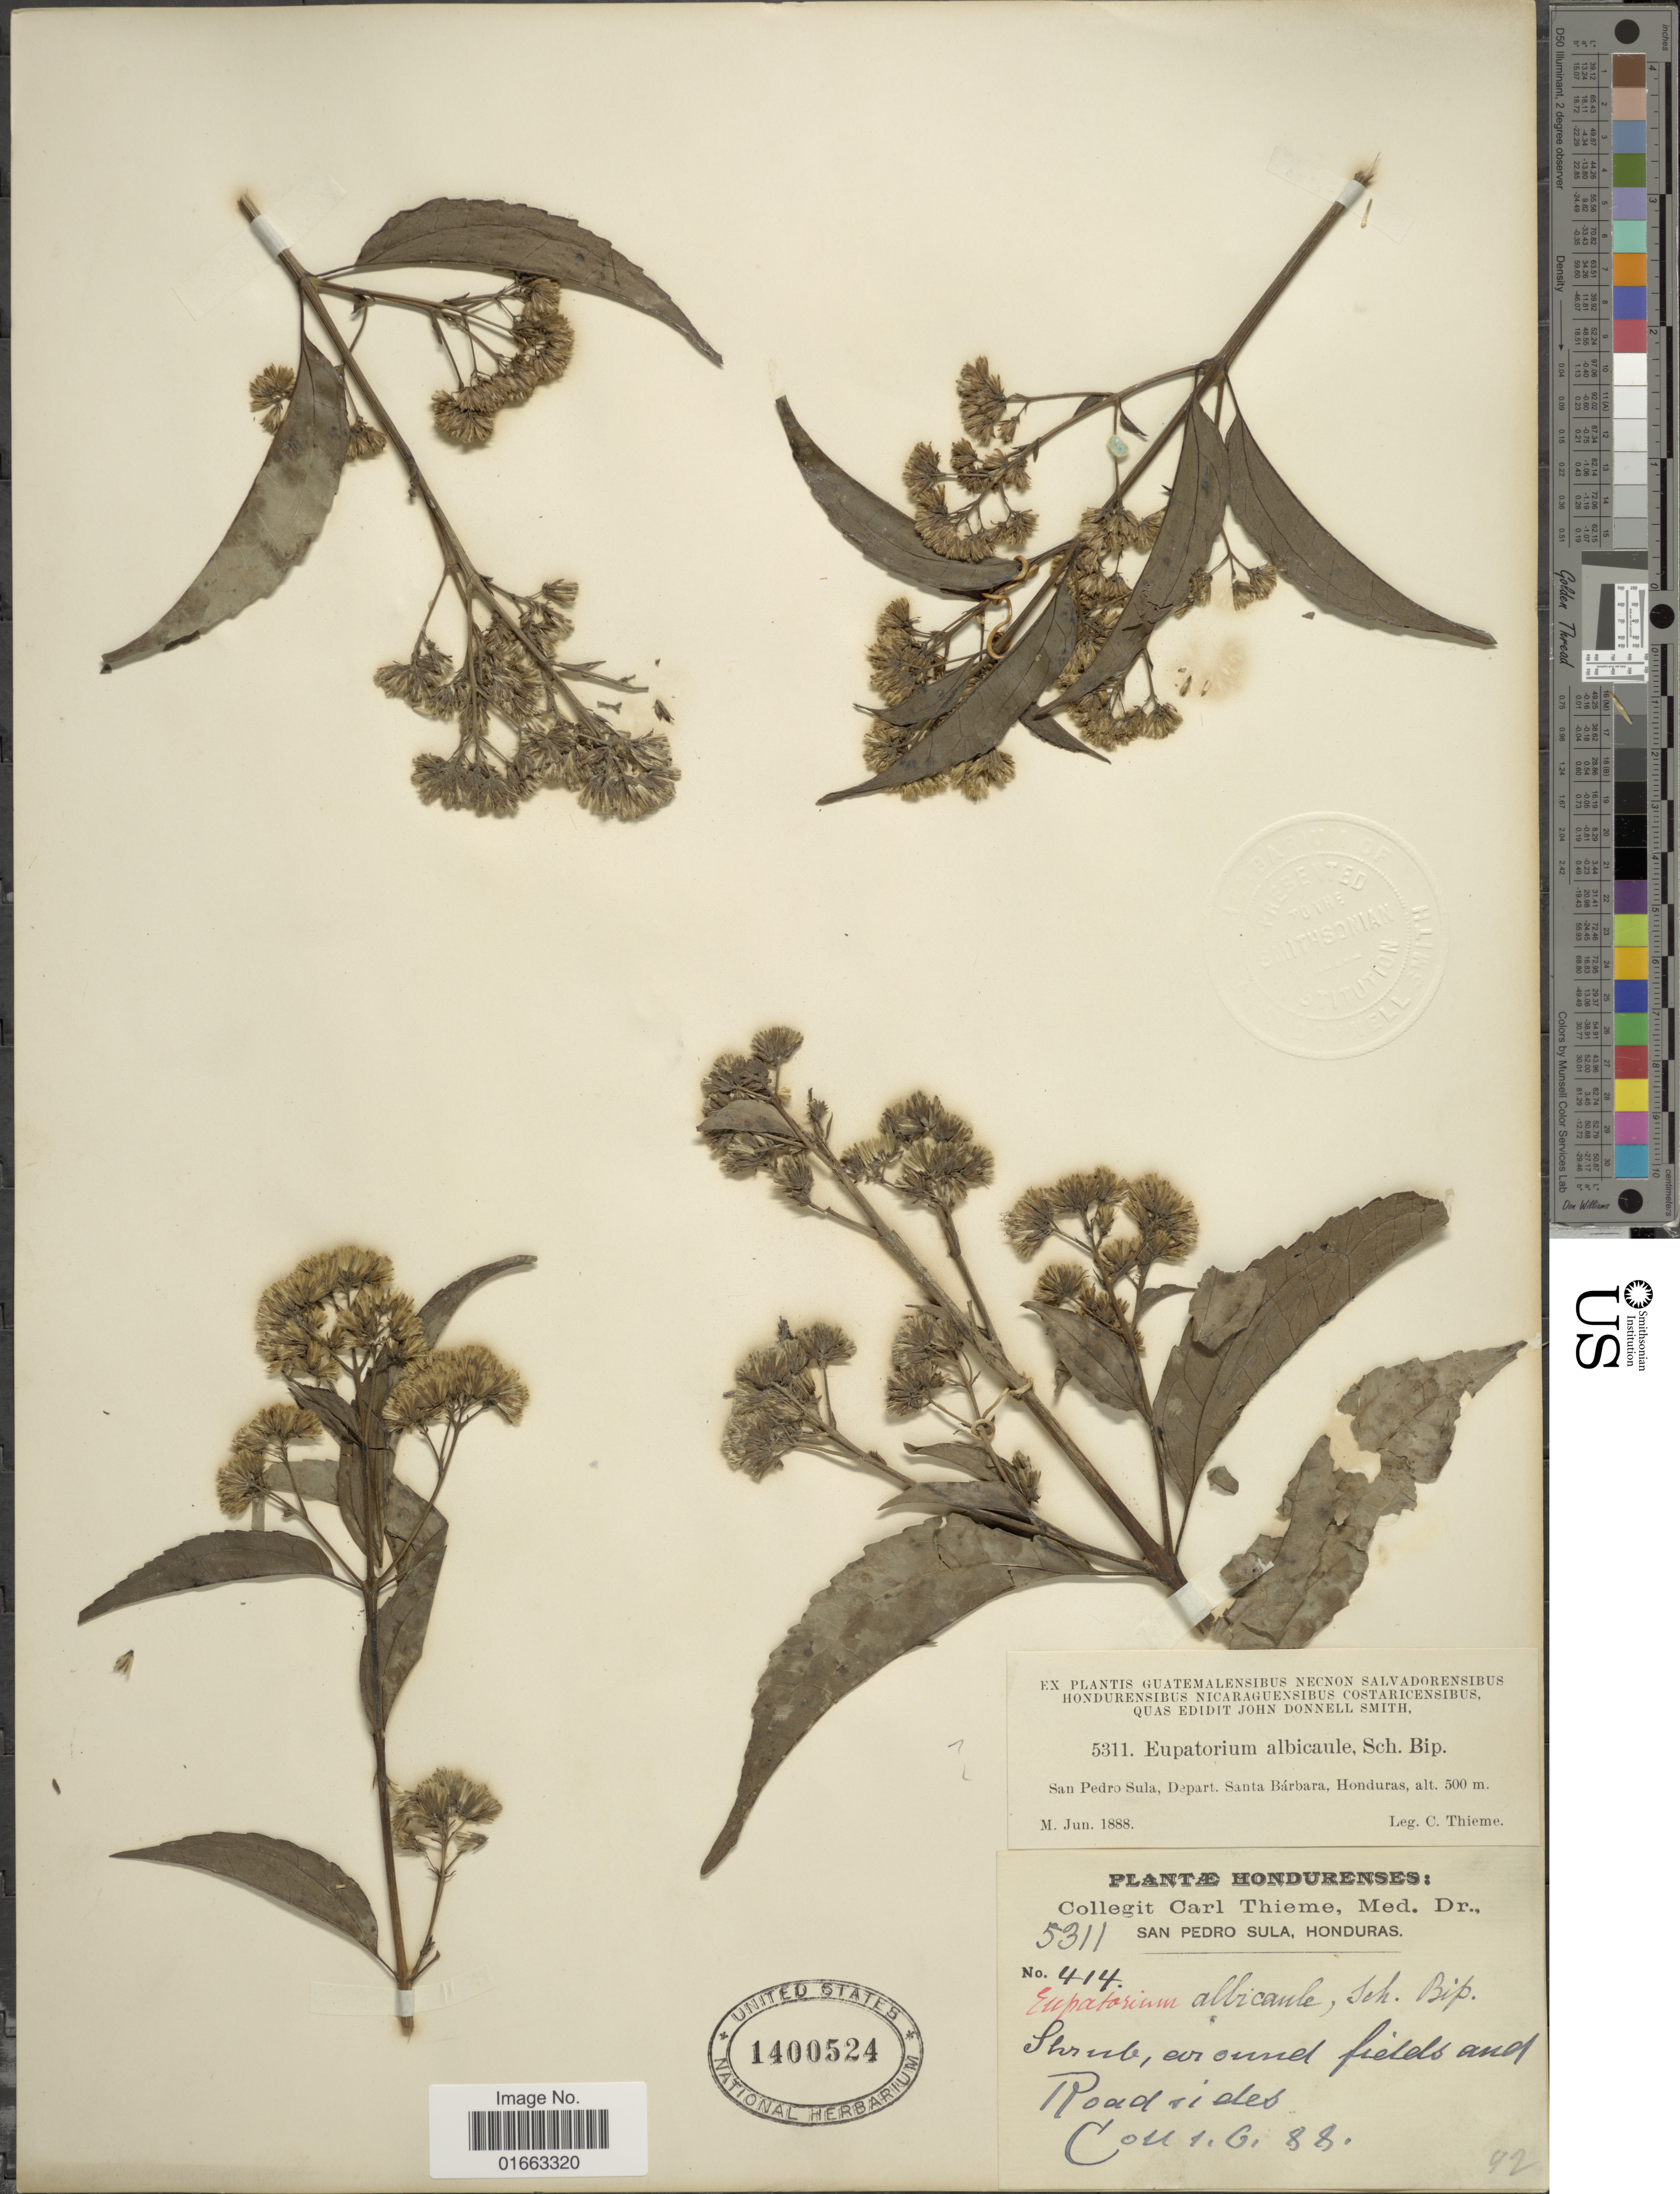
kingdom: Plantae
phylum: Tracheophyta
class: Magnoliopsida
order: Asterales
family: Asteraceae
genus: Koanophyllon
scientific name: Koanophyllon albicaule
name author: (Sch. Bip. ex Klatt) R.M. King & H. Rob.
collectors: C. Thieme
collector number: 414/5311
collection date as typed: Transcribed d/m/y: 1/6/88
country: Honduras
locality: Shrub around fields and Roadsides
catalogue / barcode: US 1400524